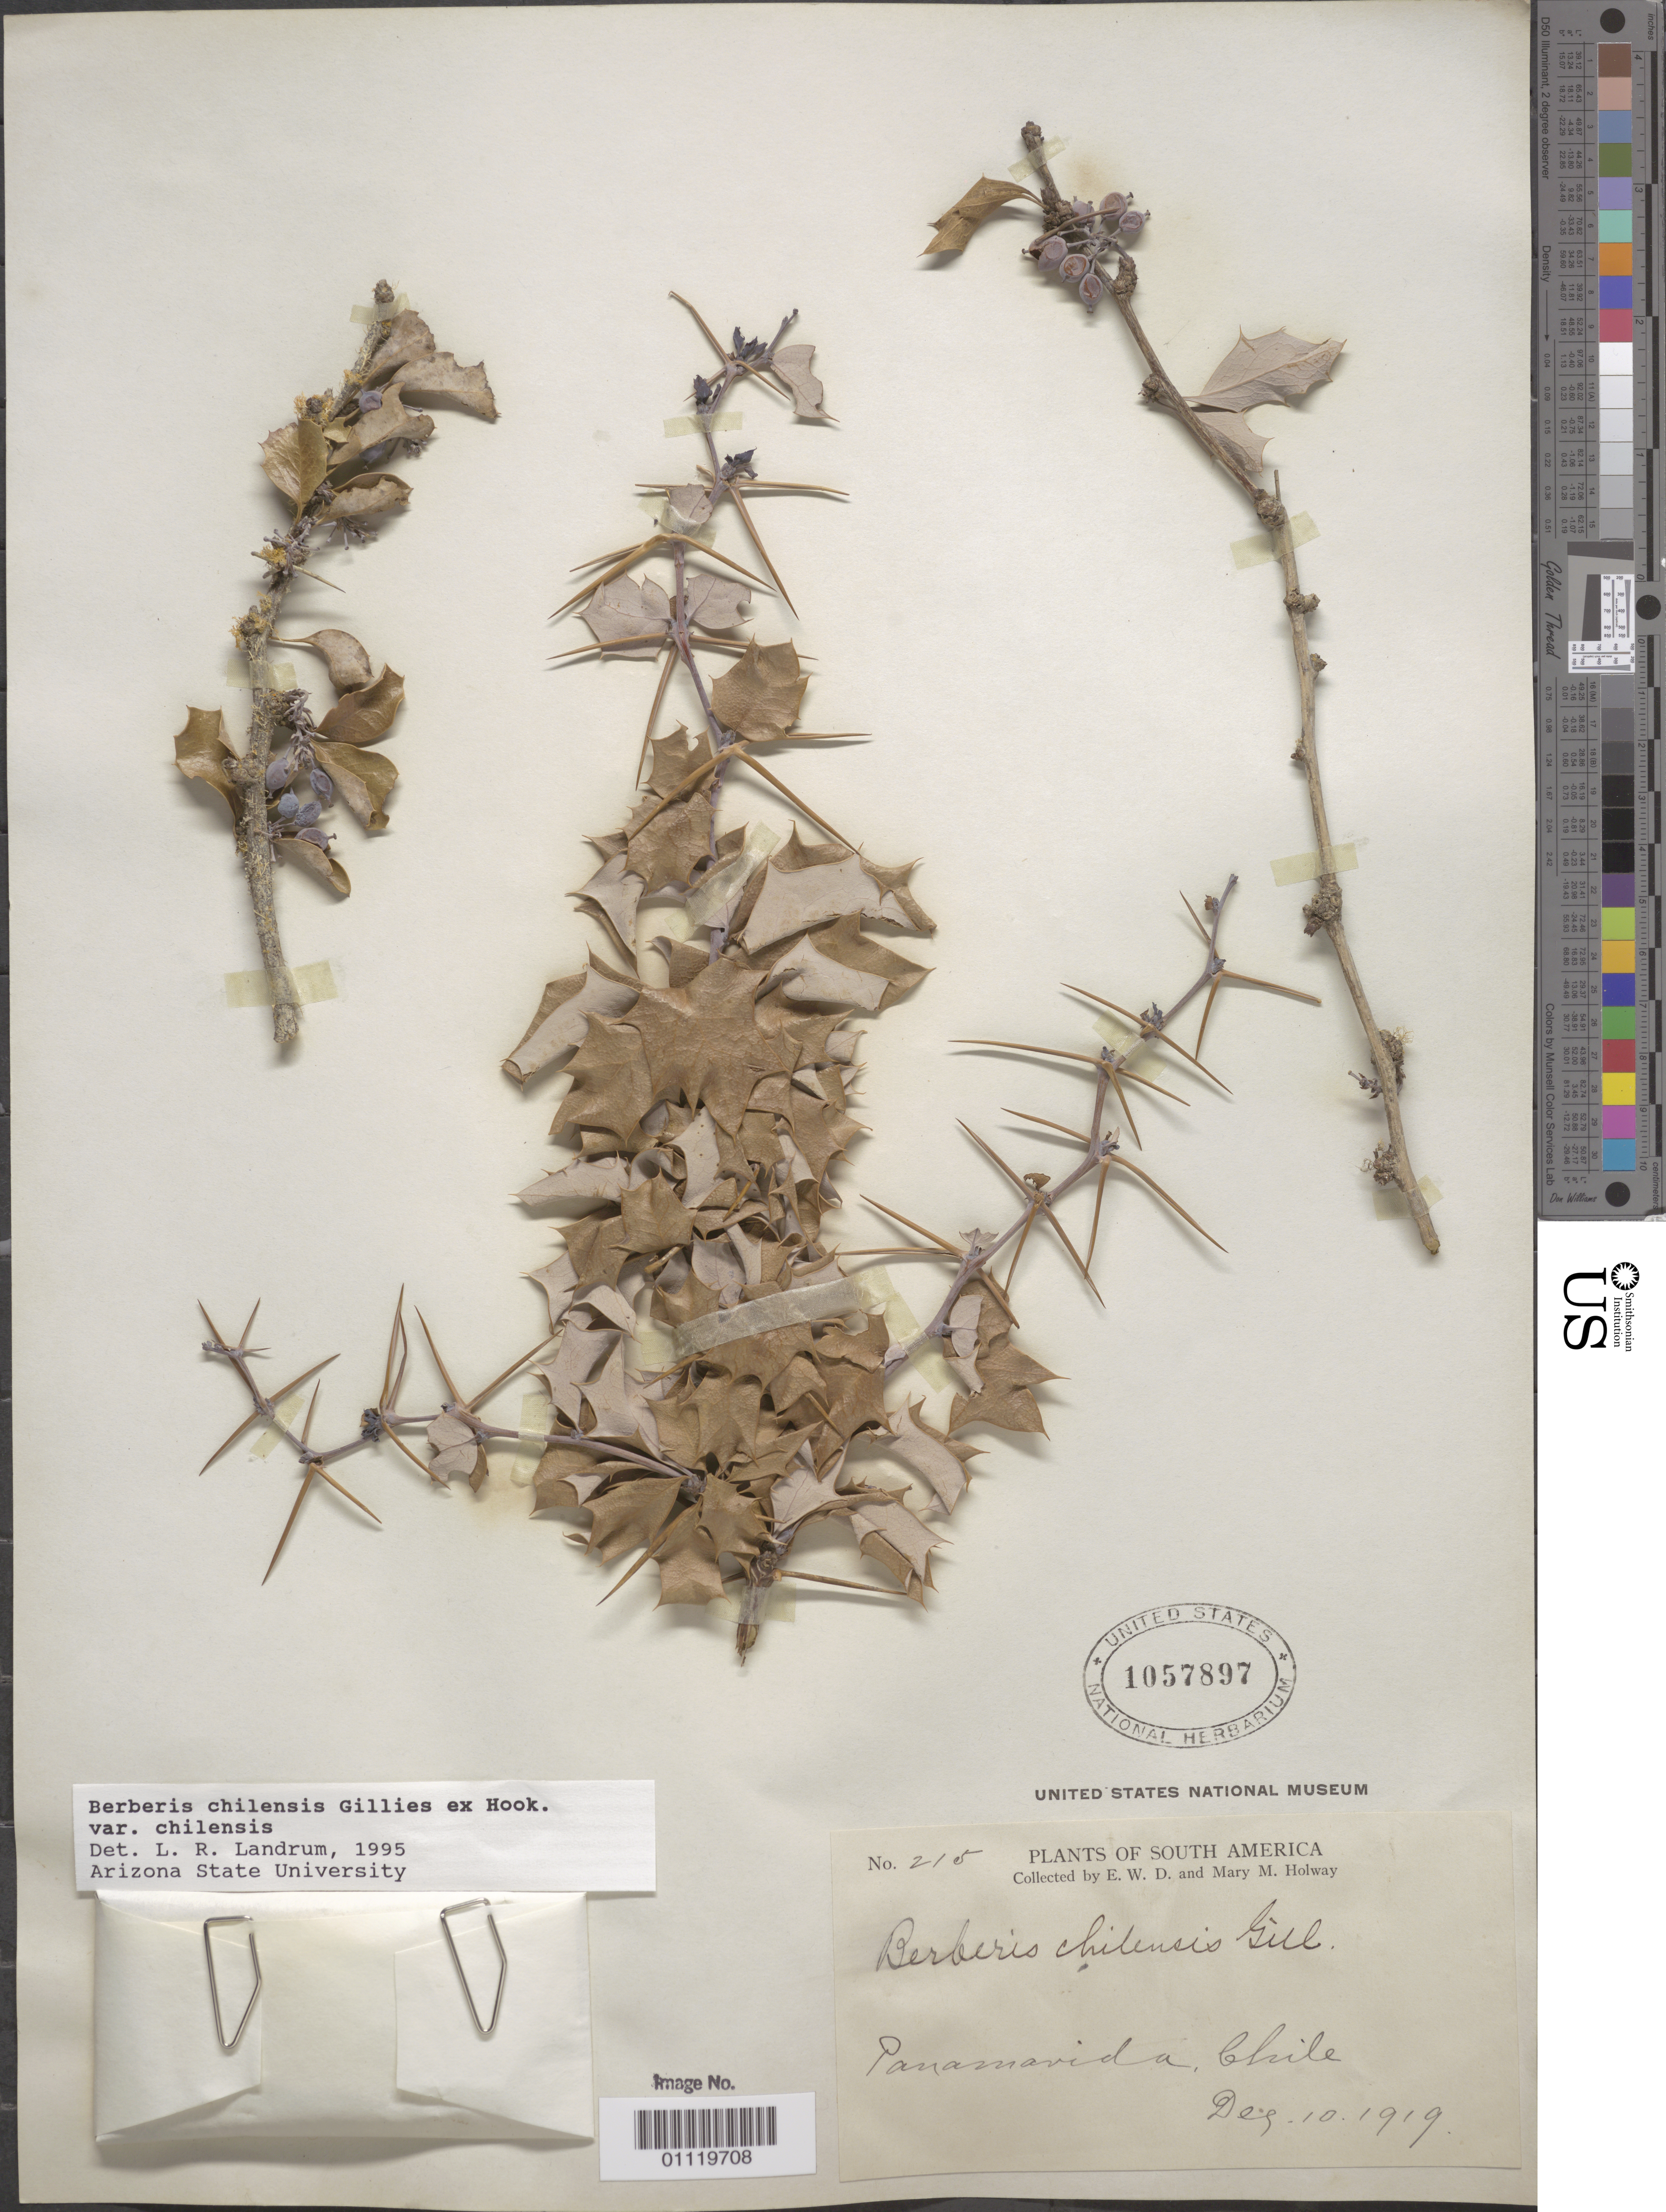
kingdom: Plantae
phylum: Tracheophyta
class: Magnoliopsida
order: Ranunculales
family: Berberidaceae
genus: Berberis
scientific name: Berberis chilensis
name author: J.M. Gillet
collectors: E. W. D. Holway & E. W. D. Holway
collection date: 1919-12-10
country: Chile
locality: Panamavida.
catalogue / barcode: US 1057897